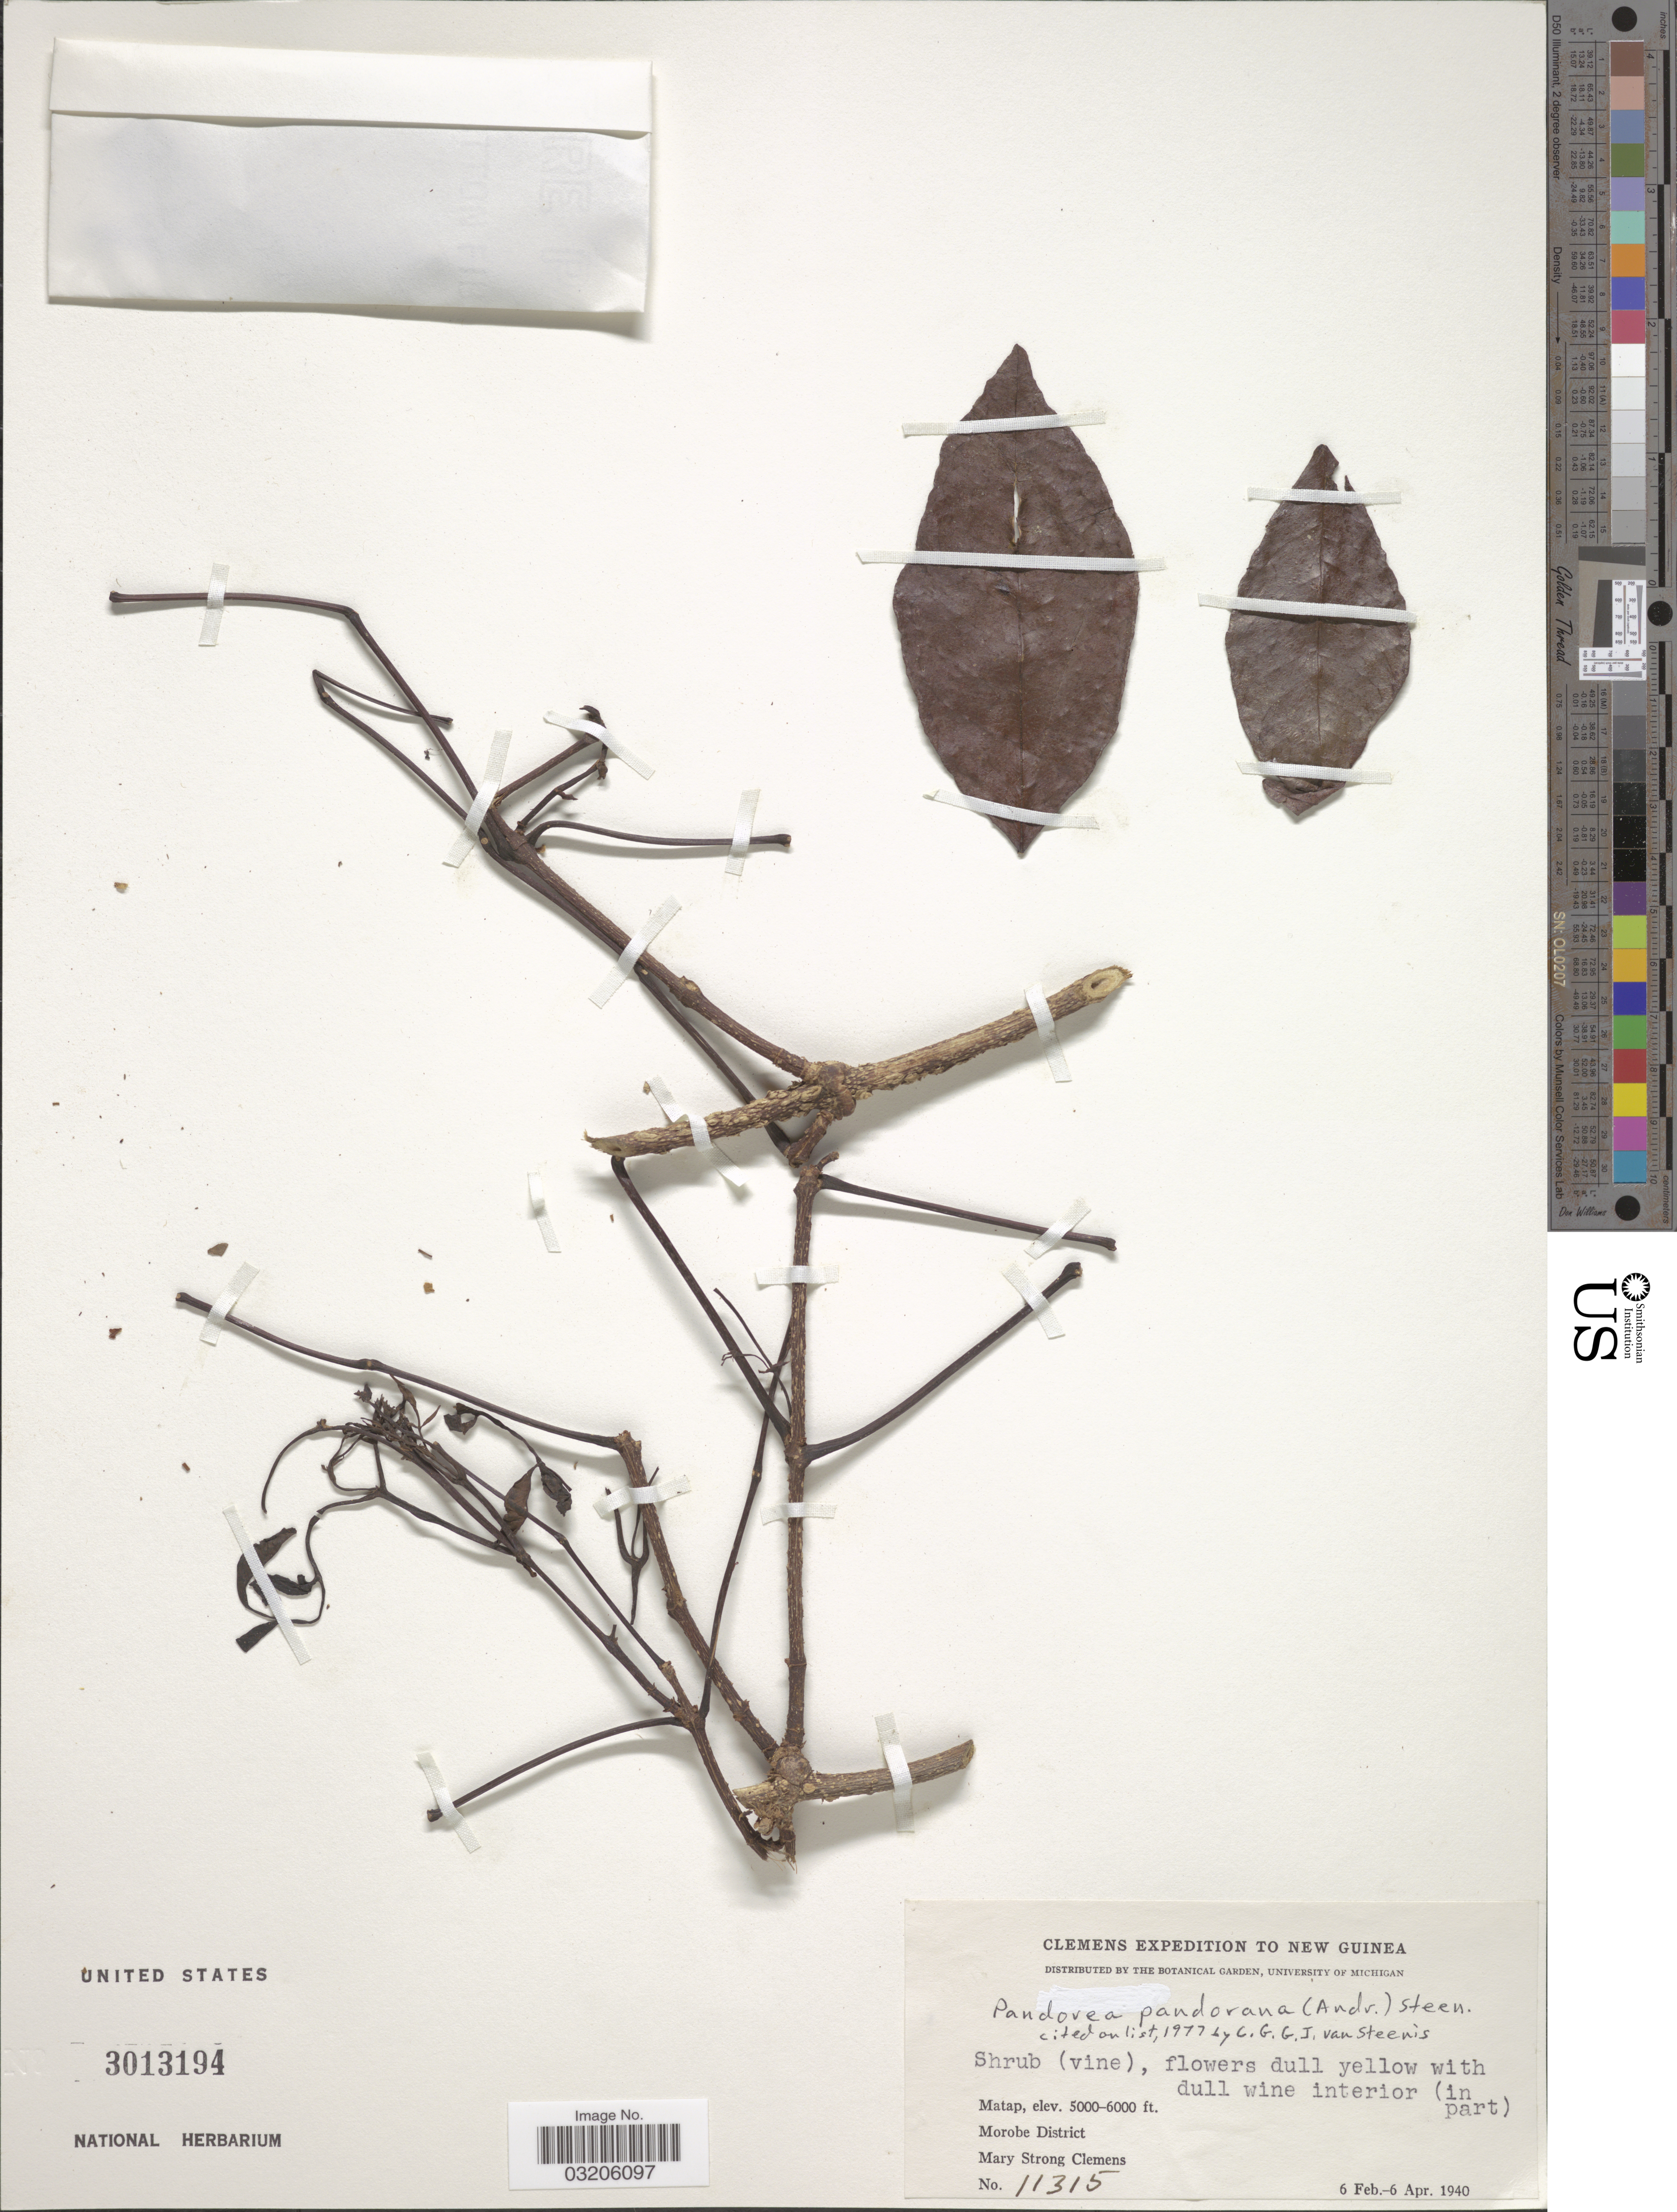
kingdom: Plantae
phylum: Tracheophyta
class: Magnoliopsida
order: Lamiales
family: Bignoniaceae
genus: Pandorea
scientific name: Pandorea pandorana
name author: (Andrews) Steenis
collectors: M. S. Clemens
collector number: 11315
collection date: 1940-02-06/1940-04-06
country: Papua New Guinea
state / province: Morobe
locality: New Guinea. Matap. Morobe District.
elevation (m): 1524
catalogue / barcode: US 3013194